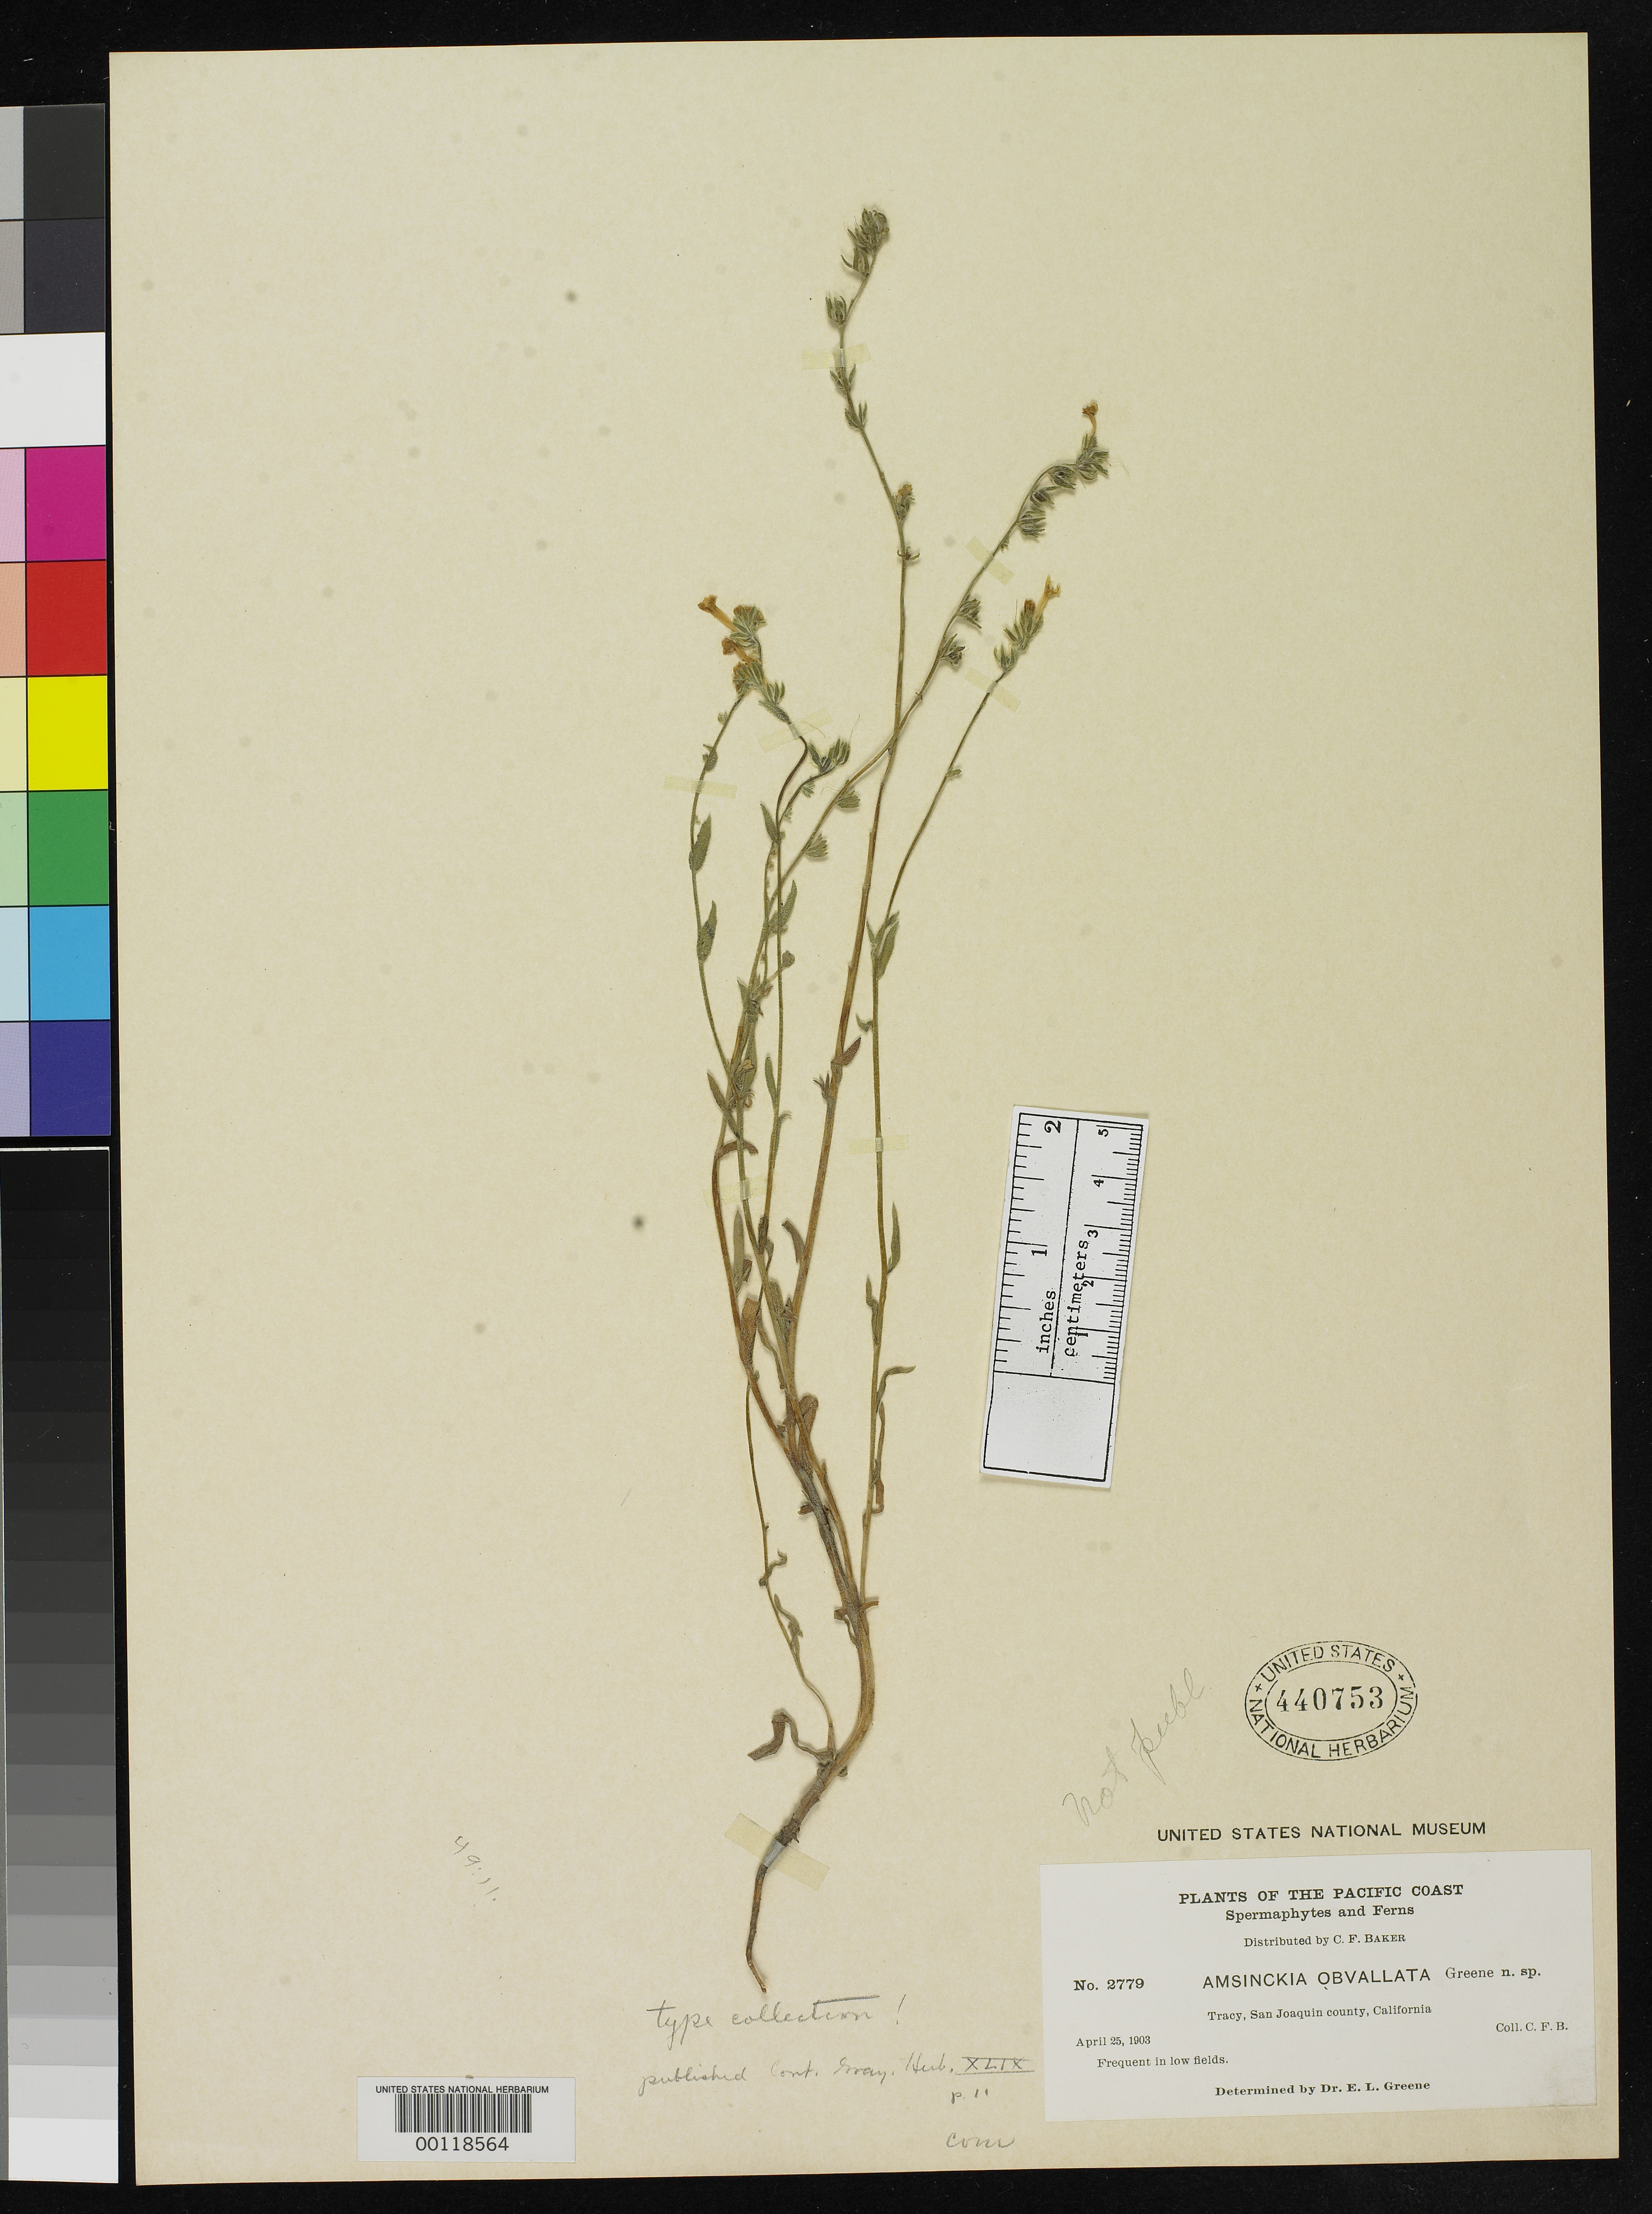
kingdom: Plantae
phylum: Tracheophyta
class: Magnoliopsida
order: Boraginales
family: Boraginaceae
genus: Amsinckia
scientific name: Amsinckia obvallata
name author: Greene ex J.F. Macbr.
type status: Isotype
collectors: C. F. Baker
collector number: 2779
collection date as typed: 25 Apr 1903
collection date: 1903-04-25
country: United States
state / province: California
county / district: San Joaquin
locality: Tracy.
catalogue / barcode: US 440753